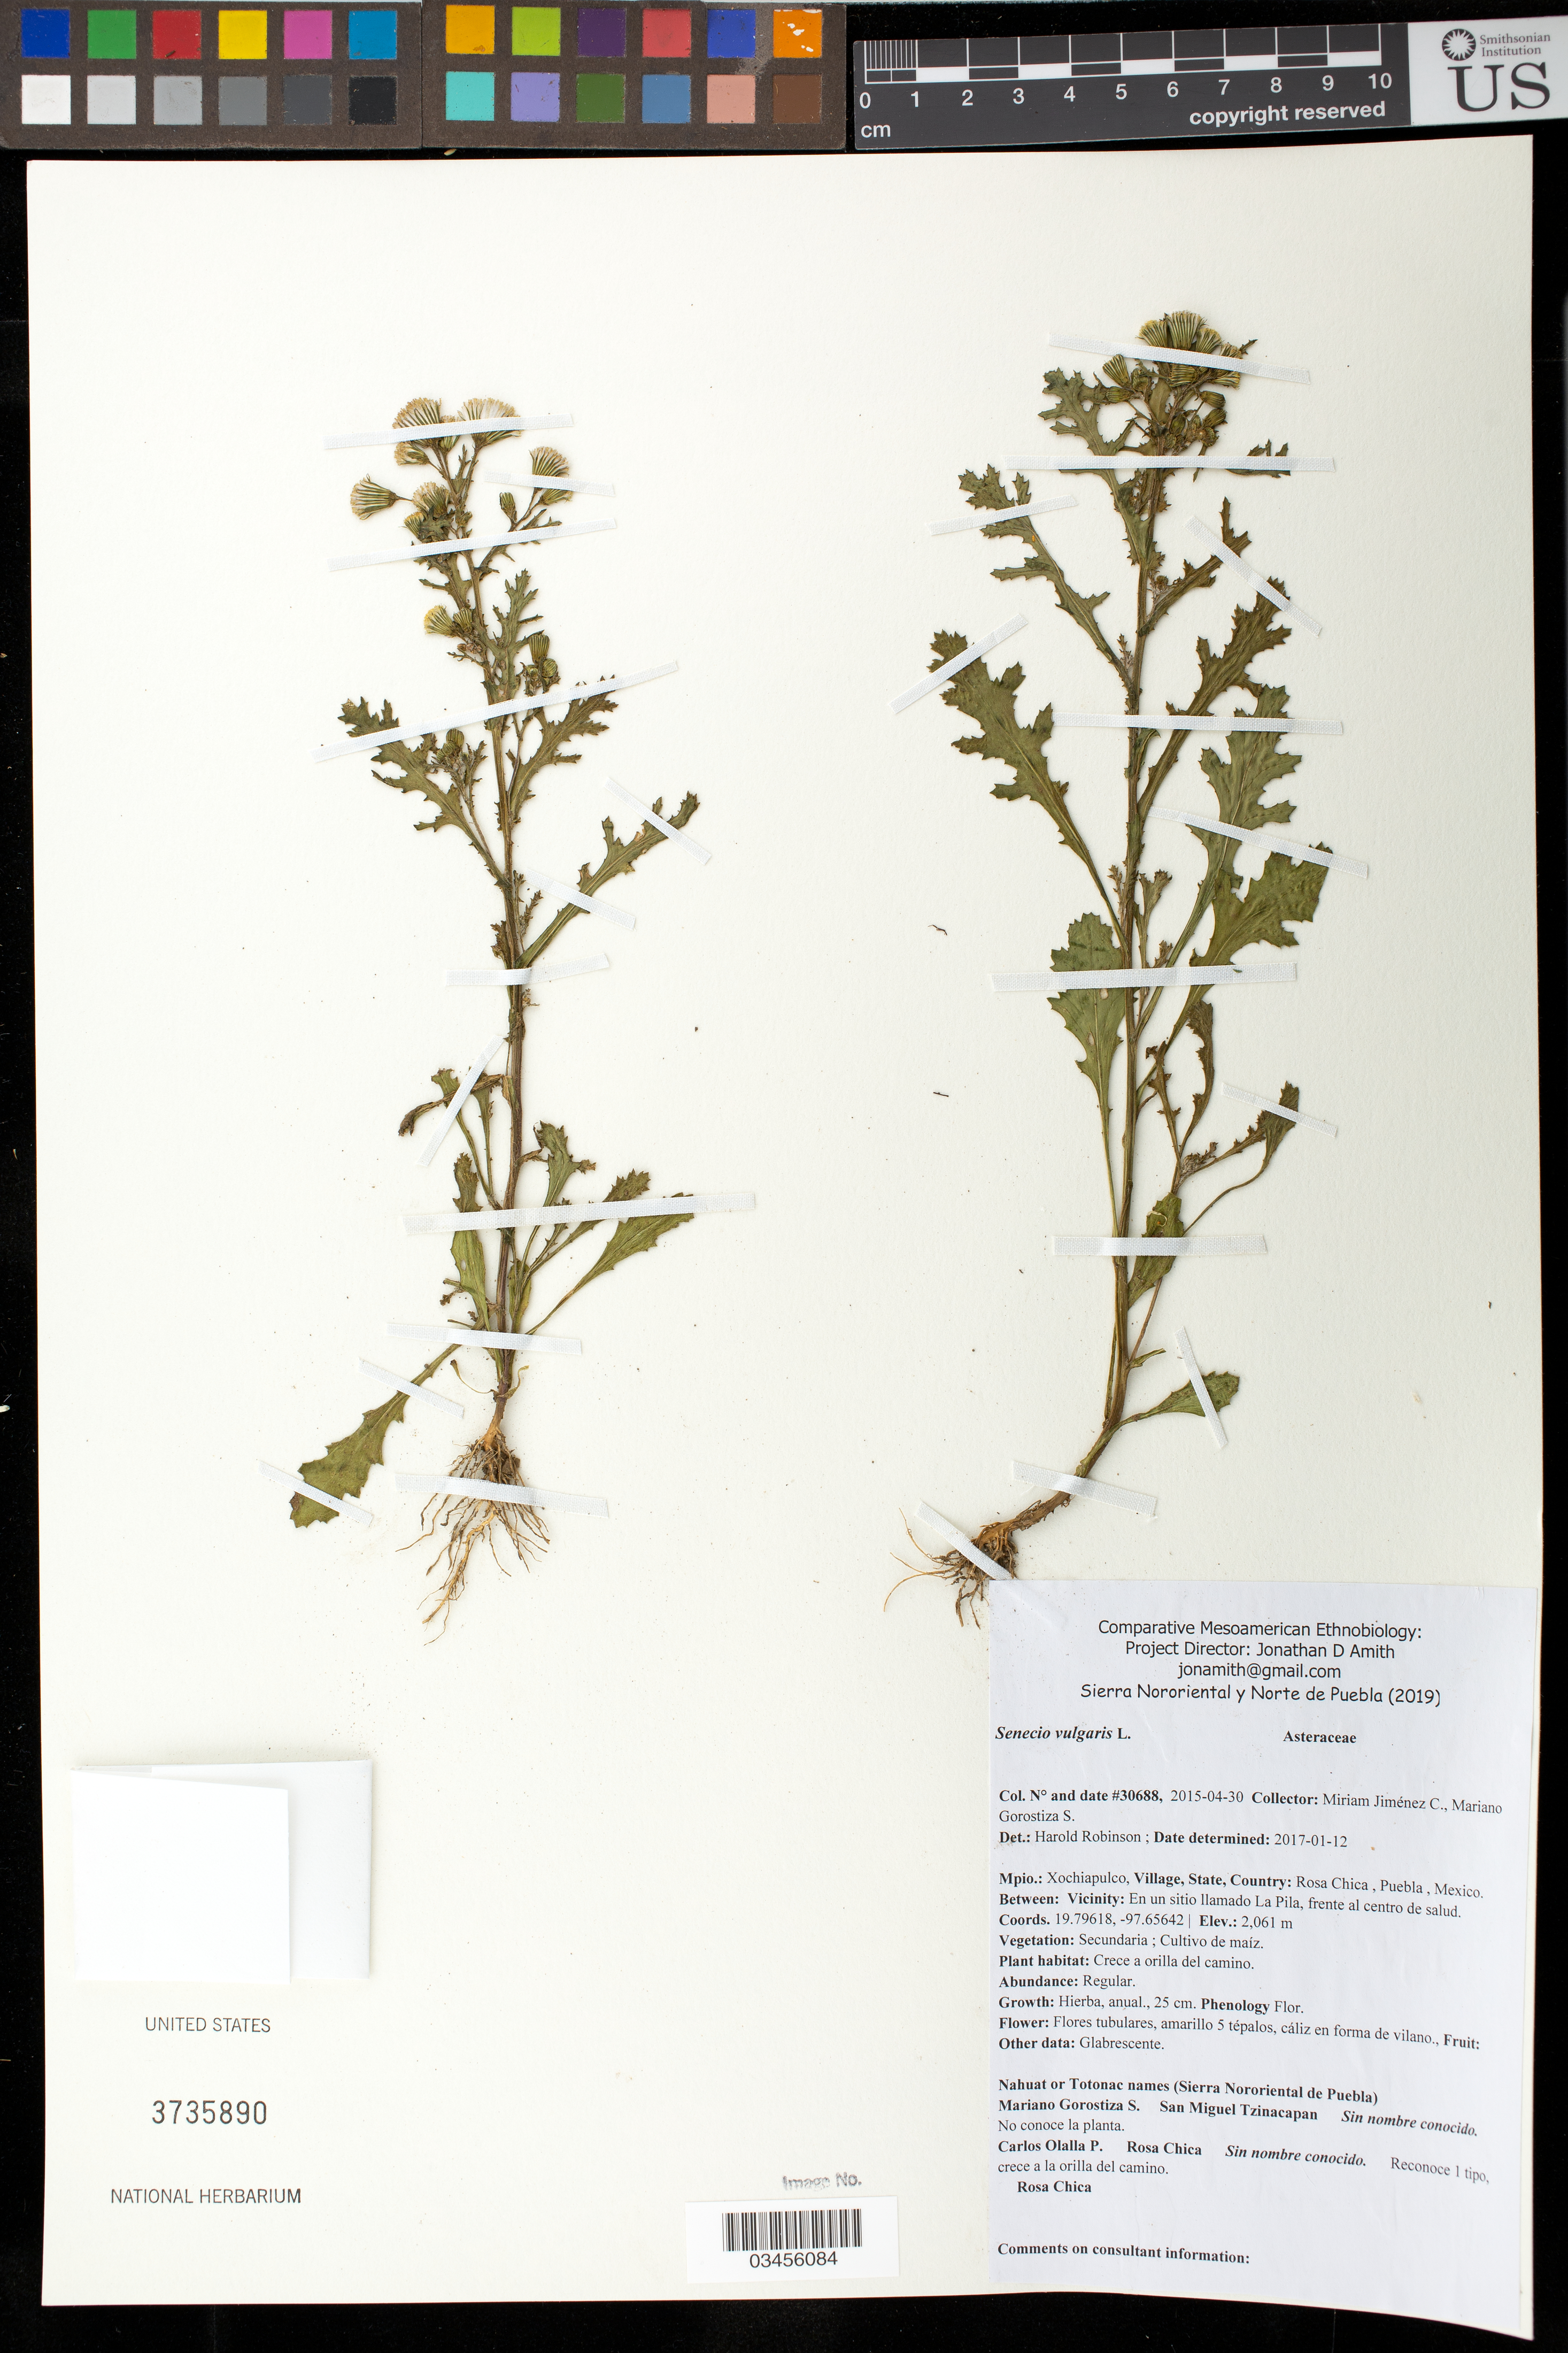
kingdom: Plantae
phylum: Tracheophyta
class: Magnoliopsida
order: Asterales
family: Asteraceae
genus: Senecio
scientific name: Senecio vulgaris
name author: L.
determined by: Robinson, Harold E., (US)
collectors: M. Jiménez Chimil & M. Gorostiza S.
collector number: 30688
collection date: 2015-04-30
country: México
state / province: Puebla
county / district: Xochiapulco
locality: PUEBLO: Rosa Chica; LOCALIDAD EXACTA: En un sitio llamado La Pila, frente al centro de salud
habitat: Cultivo de maíz | Orilla del camino.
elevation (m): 2061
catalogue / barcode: US 3735890